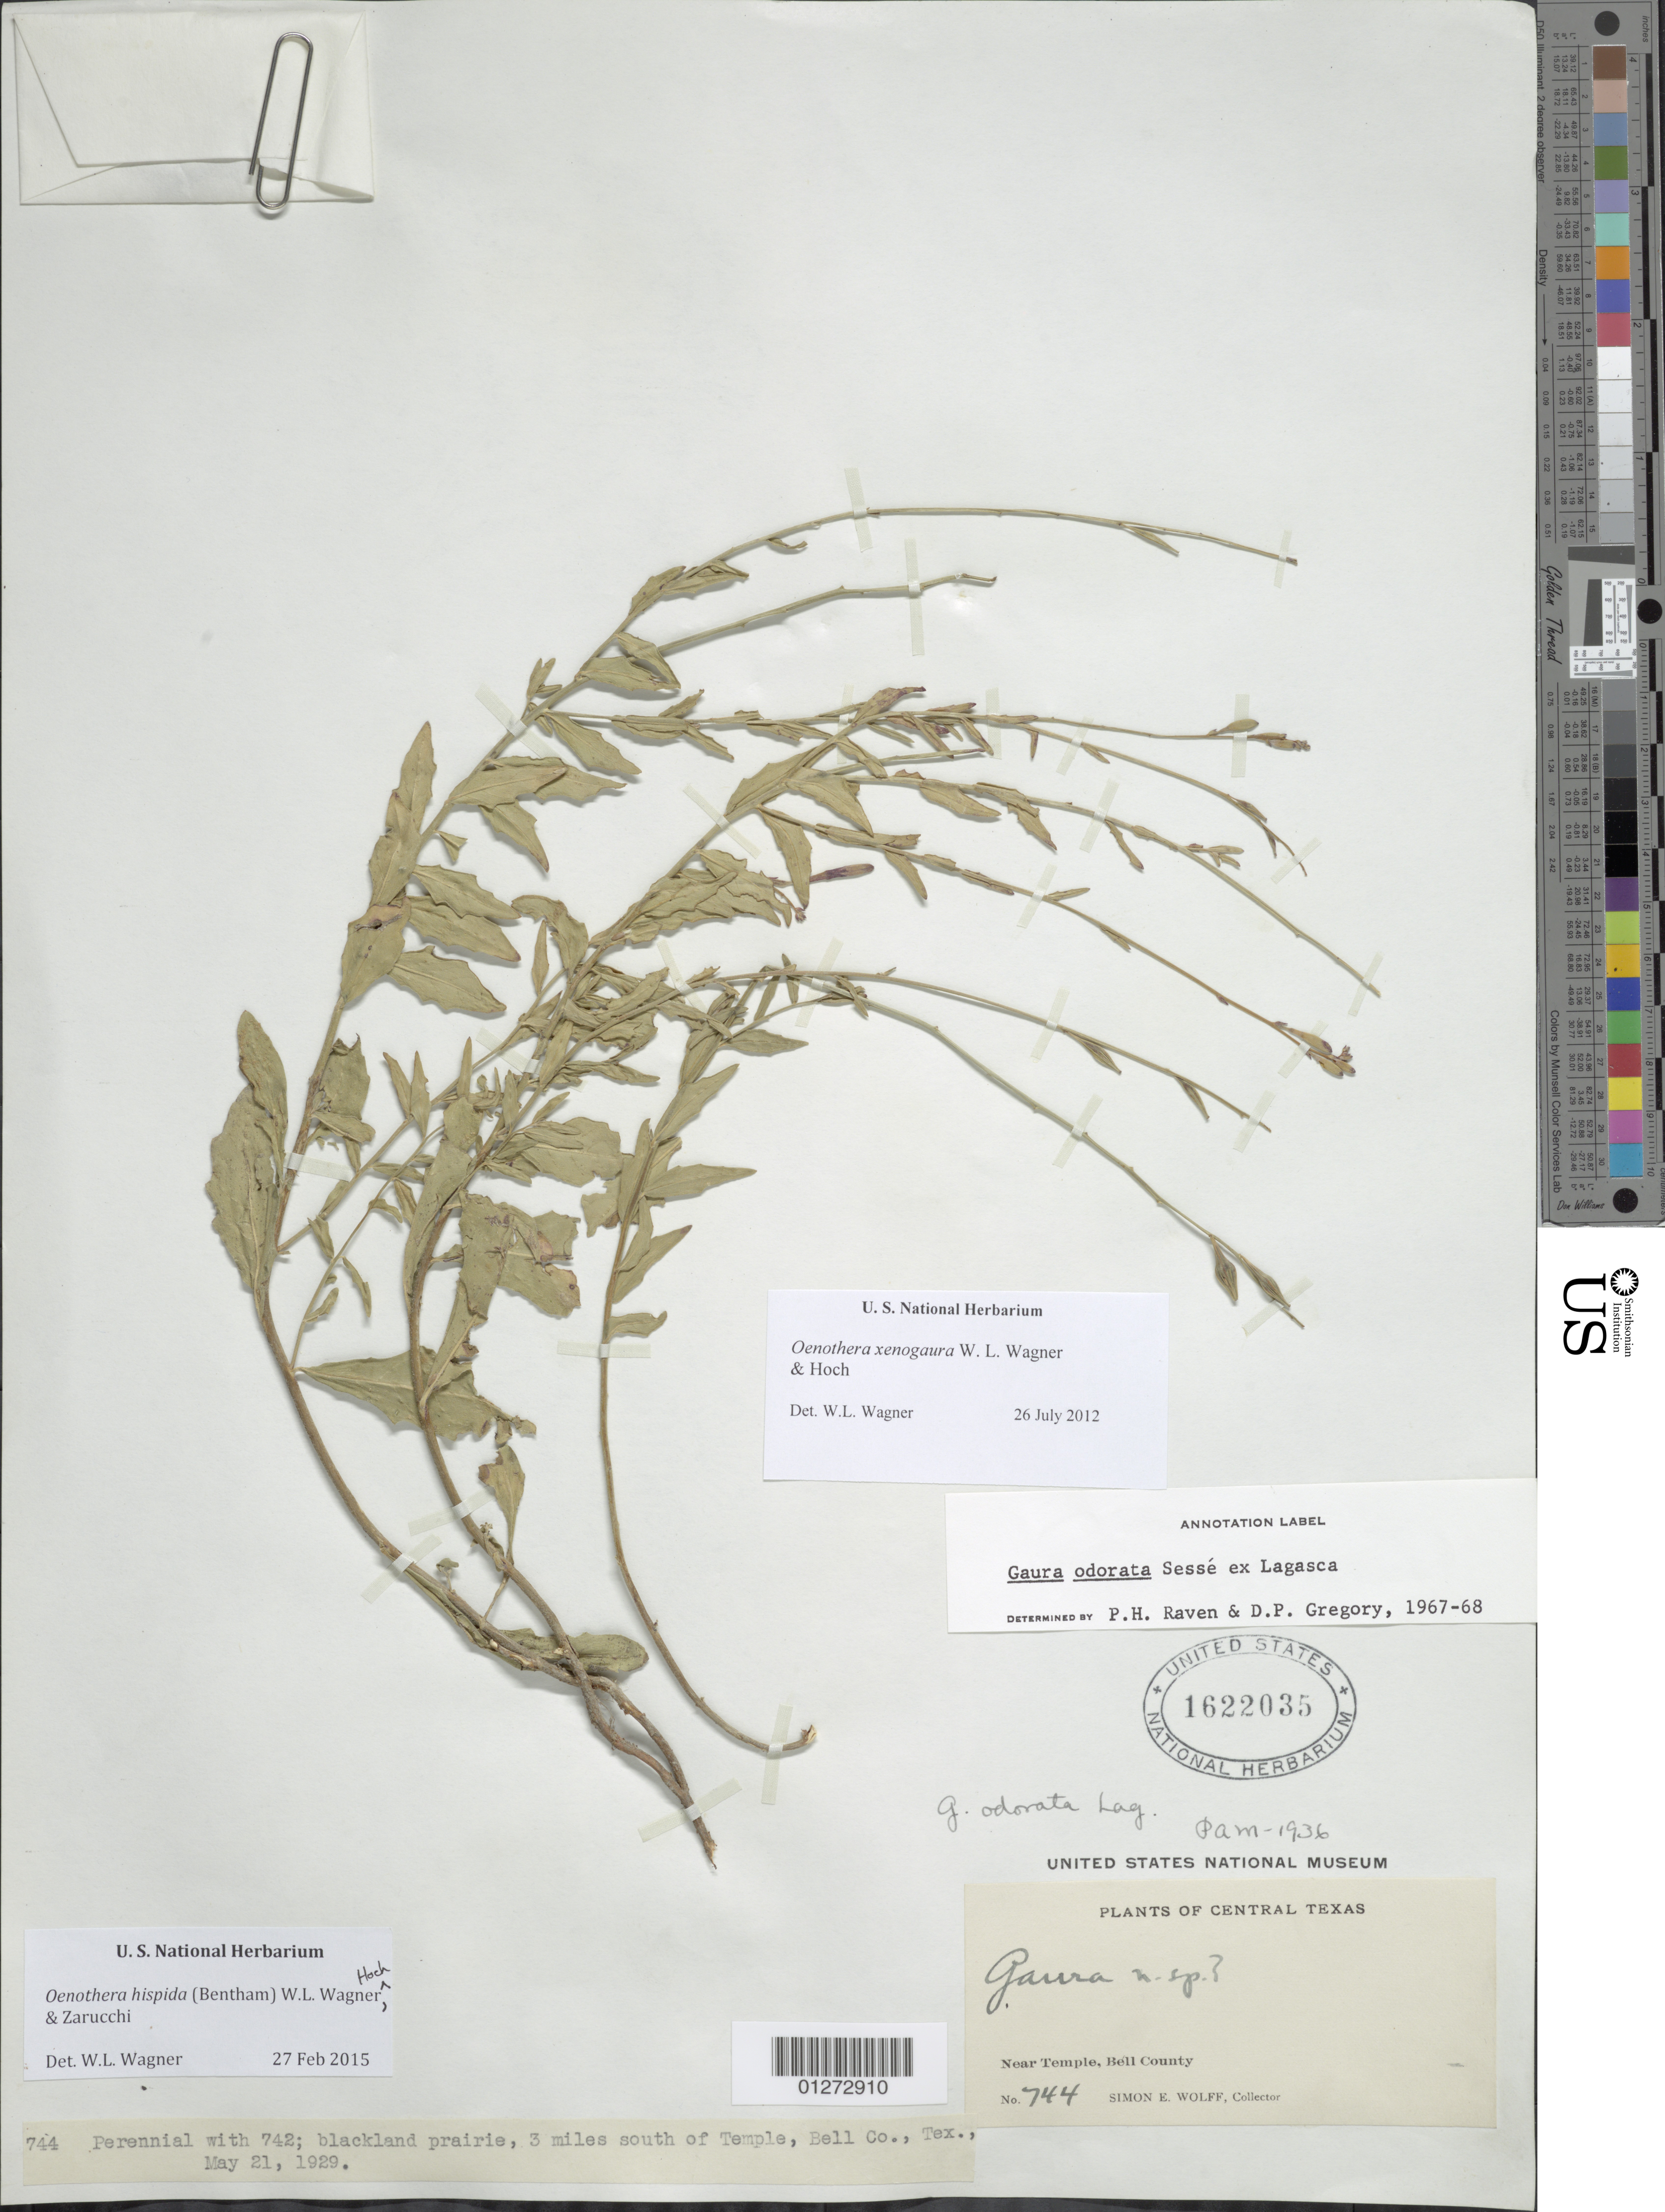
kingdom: Plantae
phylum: Tracheophyta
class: Magnoliopsida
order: Myrtales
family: Onagraceae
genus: Oenothera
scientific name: Oenothera hispida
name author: (Benth.) W.L. Wagner et al.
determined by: Wagner, W. L., (BOT), Smithsonian Institution - National Museum of Natural History (UNITED STATES)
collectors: S. E. Wolff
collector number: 744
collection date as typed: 21 May 1929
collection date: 1929-05-21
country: United States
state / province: Texas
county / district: Bell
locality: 3 mi south of Temple.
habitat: Blackland prairie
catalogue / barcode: US 1622035